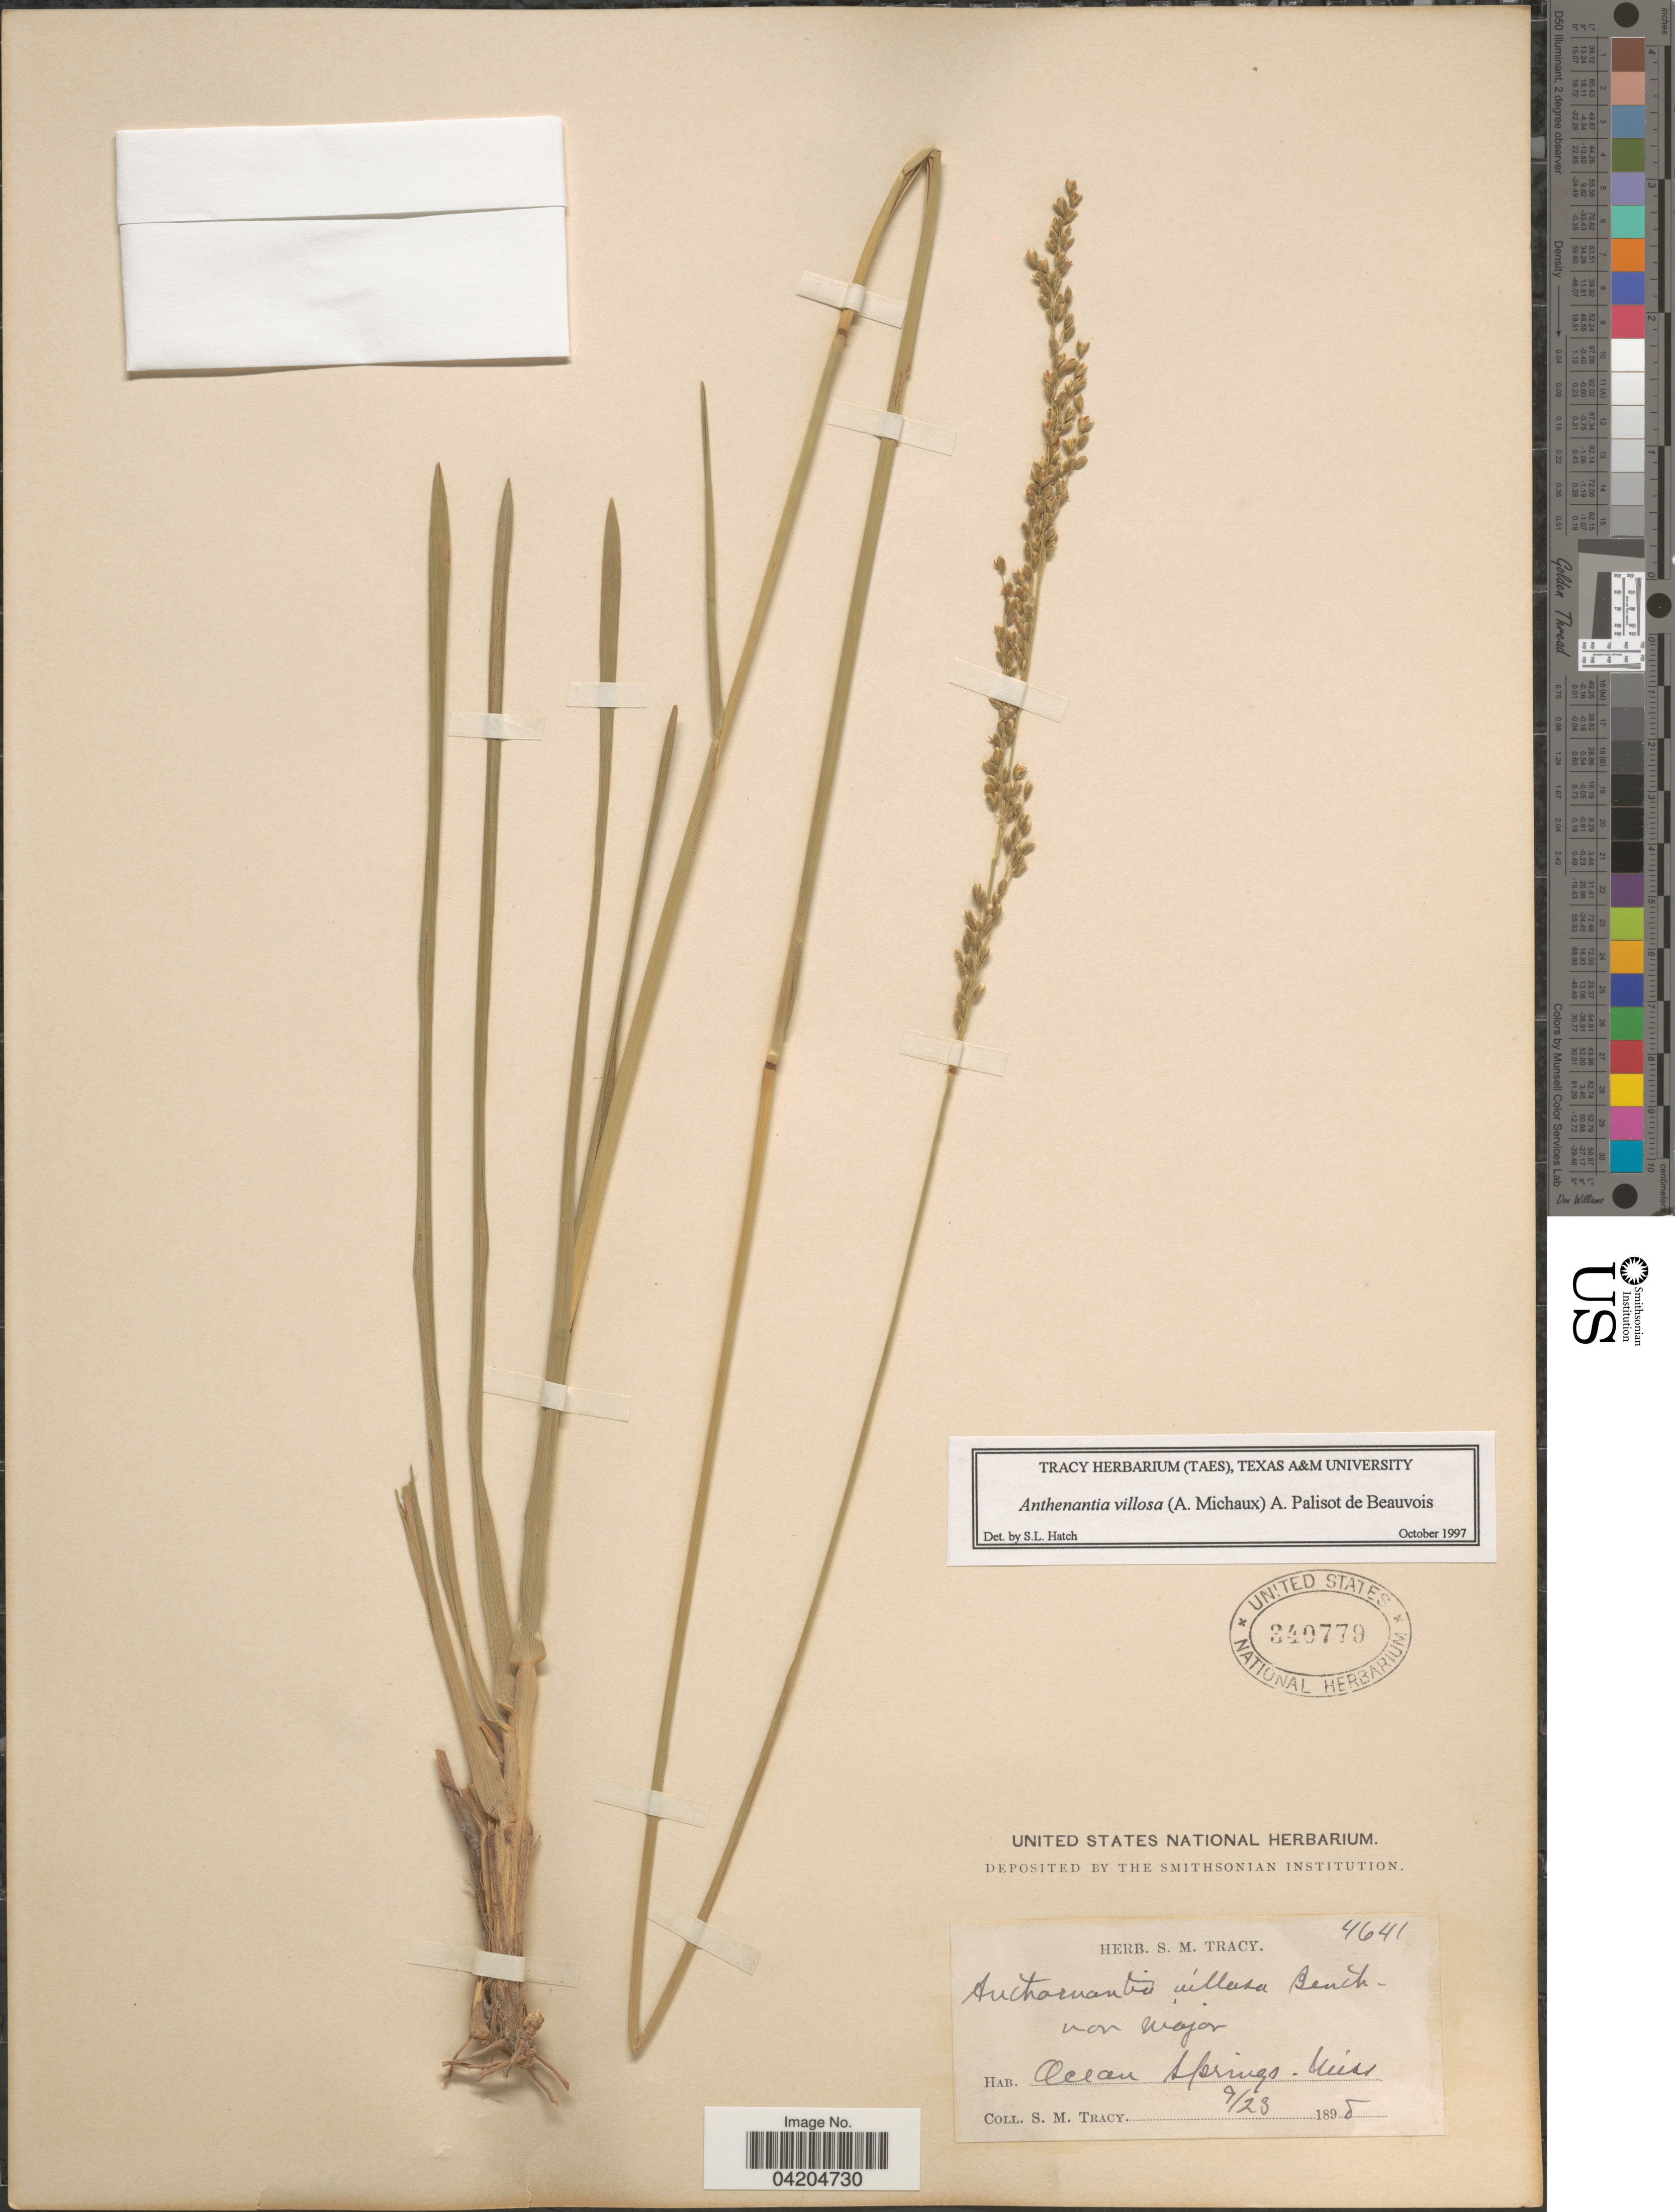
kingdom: Plantae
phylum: Tracheophyta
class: Liliopsida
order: Poales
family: Poaceae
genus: Anthaenantia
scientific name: Anthaenantia villosa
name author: (Michx.) P. Beauv.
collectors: S. M. Tracy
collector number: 4641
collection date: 1898-09-23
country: United States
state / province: Mississippi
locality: Ocean Springs.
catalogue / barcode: US 340779